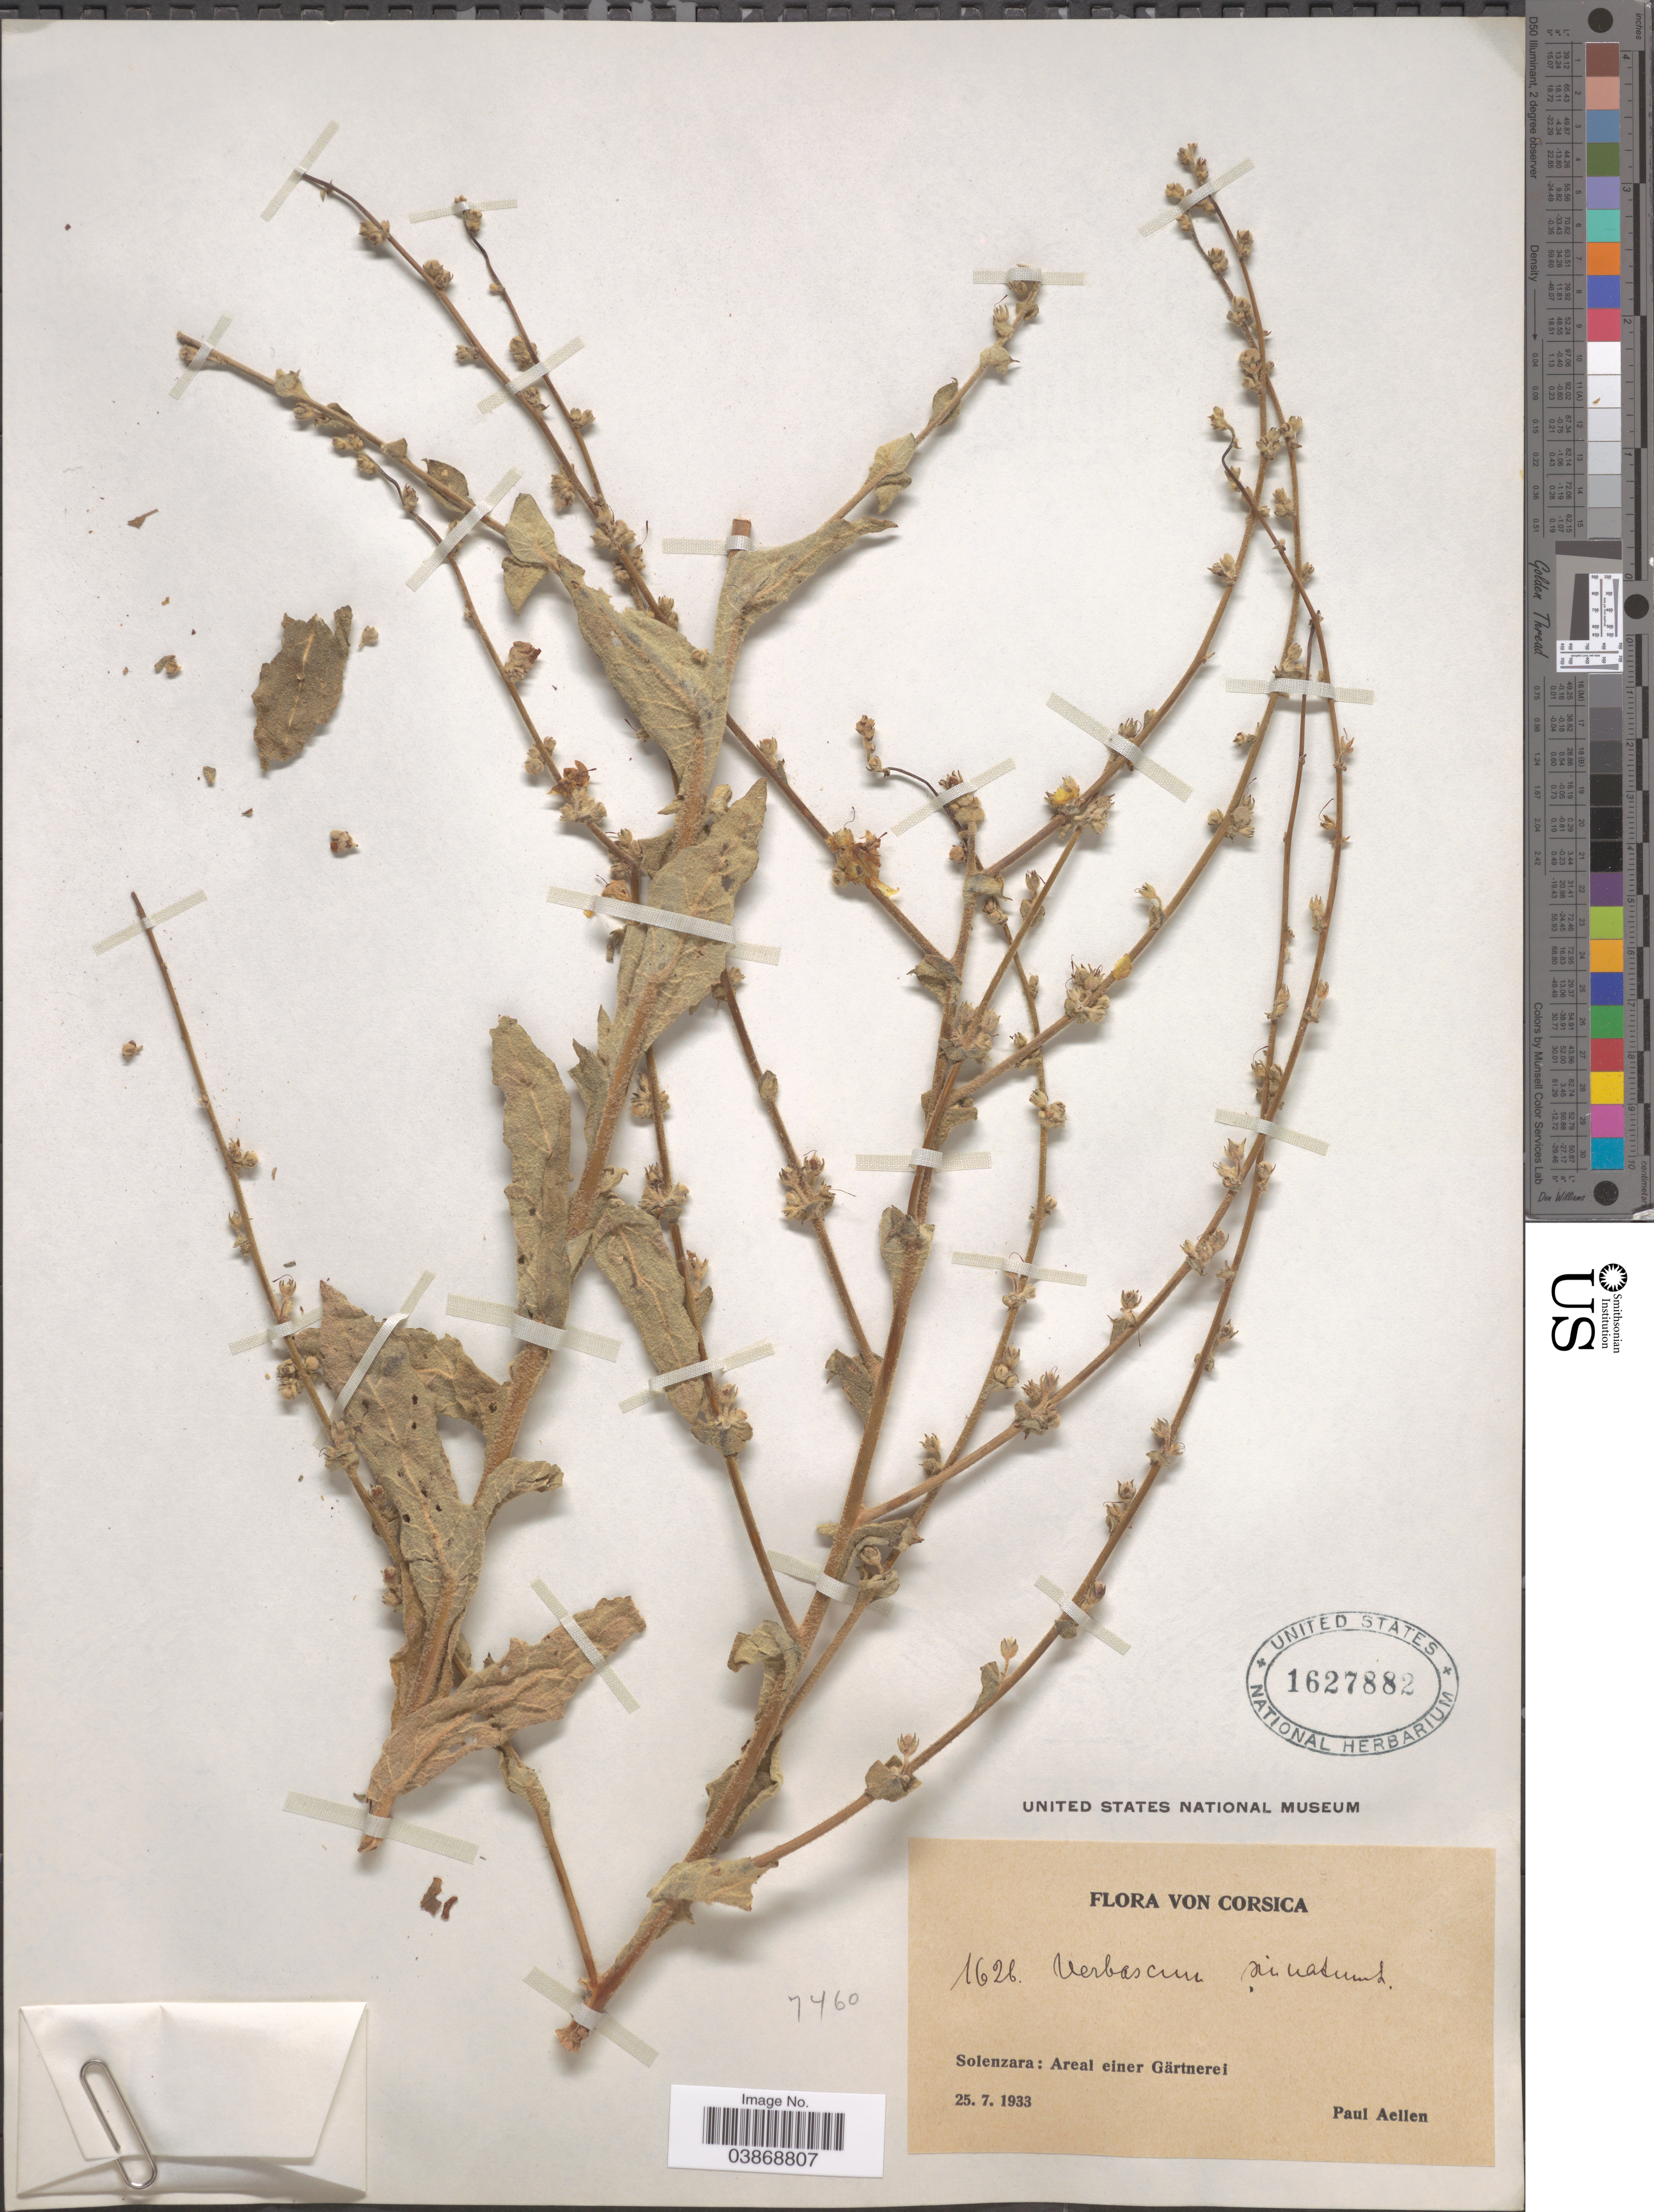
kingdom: Plantae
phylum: Tracheophyta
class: Magnoliopsida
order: Lamiales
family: Scrophulariaceae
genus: Verbascum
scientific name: Verbascum sinuatum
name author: L.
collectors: P. Aellen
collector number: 162b*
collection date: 1933-07-25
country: France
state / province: Corsica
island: Corse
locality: Solenzara: Areal einer Gärtnerei.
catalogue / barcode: US 1627882